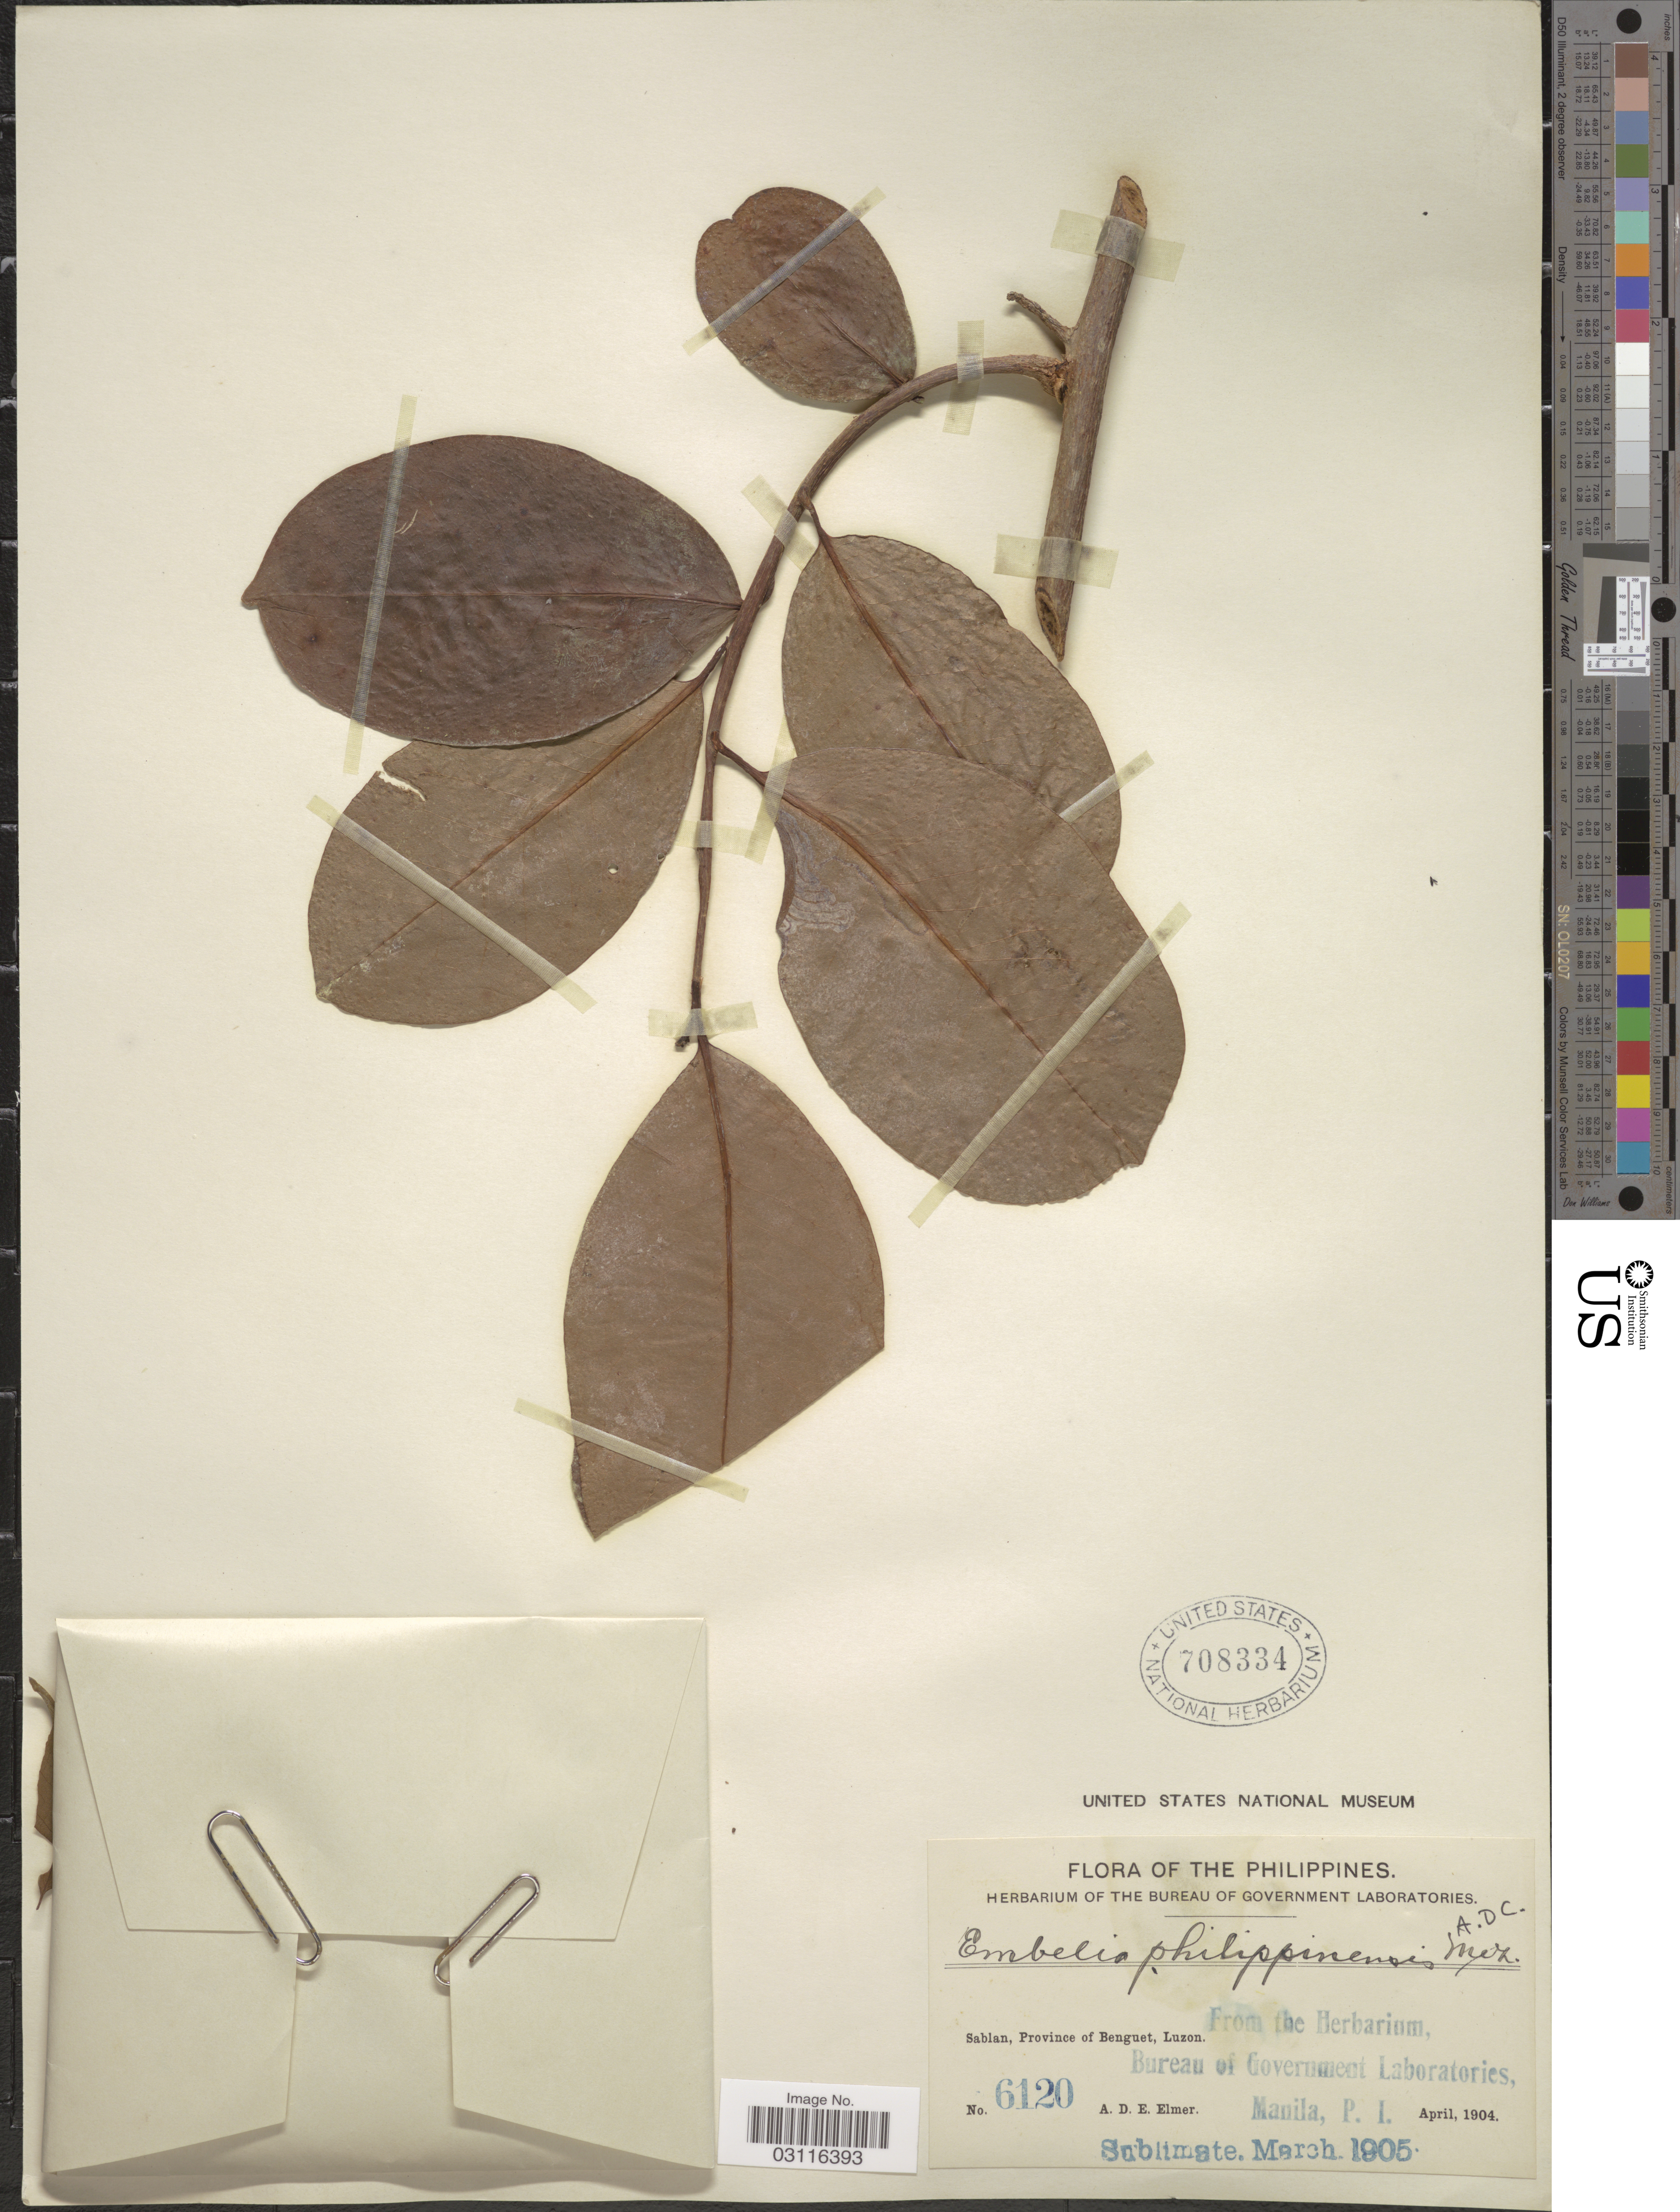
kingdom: Plantae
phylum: Tracheophyta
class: Magnoliopsida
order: Ericales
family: Primulaceae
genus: Embelia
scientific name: Embelia philippinensis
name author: A. DC.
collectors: A. D. E. Elmer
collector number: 6120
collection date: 1904-04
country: Philippines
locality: Sablan, Province of Benguet, Luzon.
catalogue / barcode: US 708334